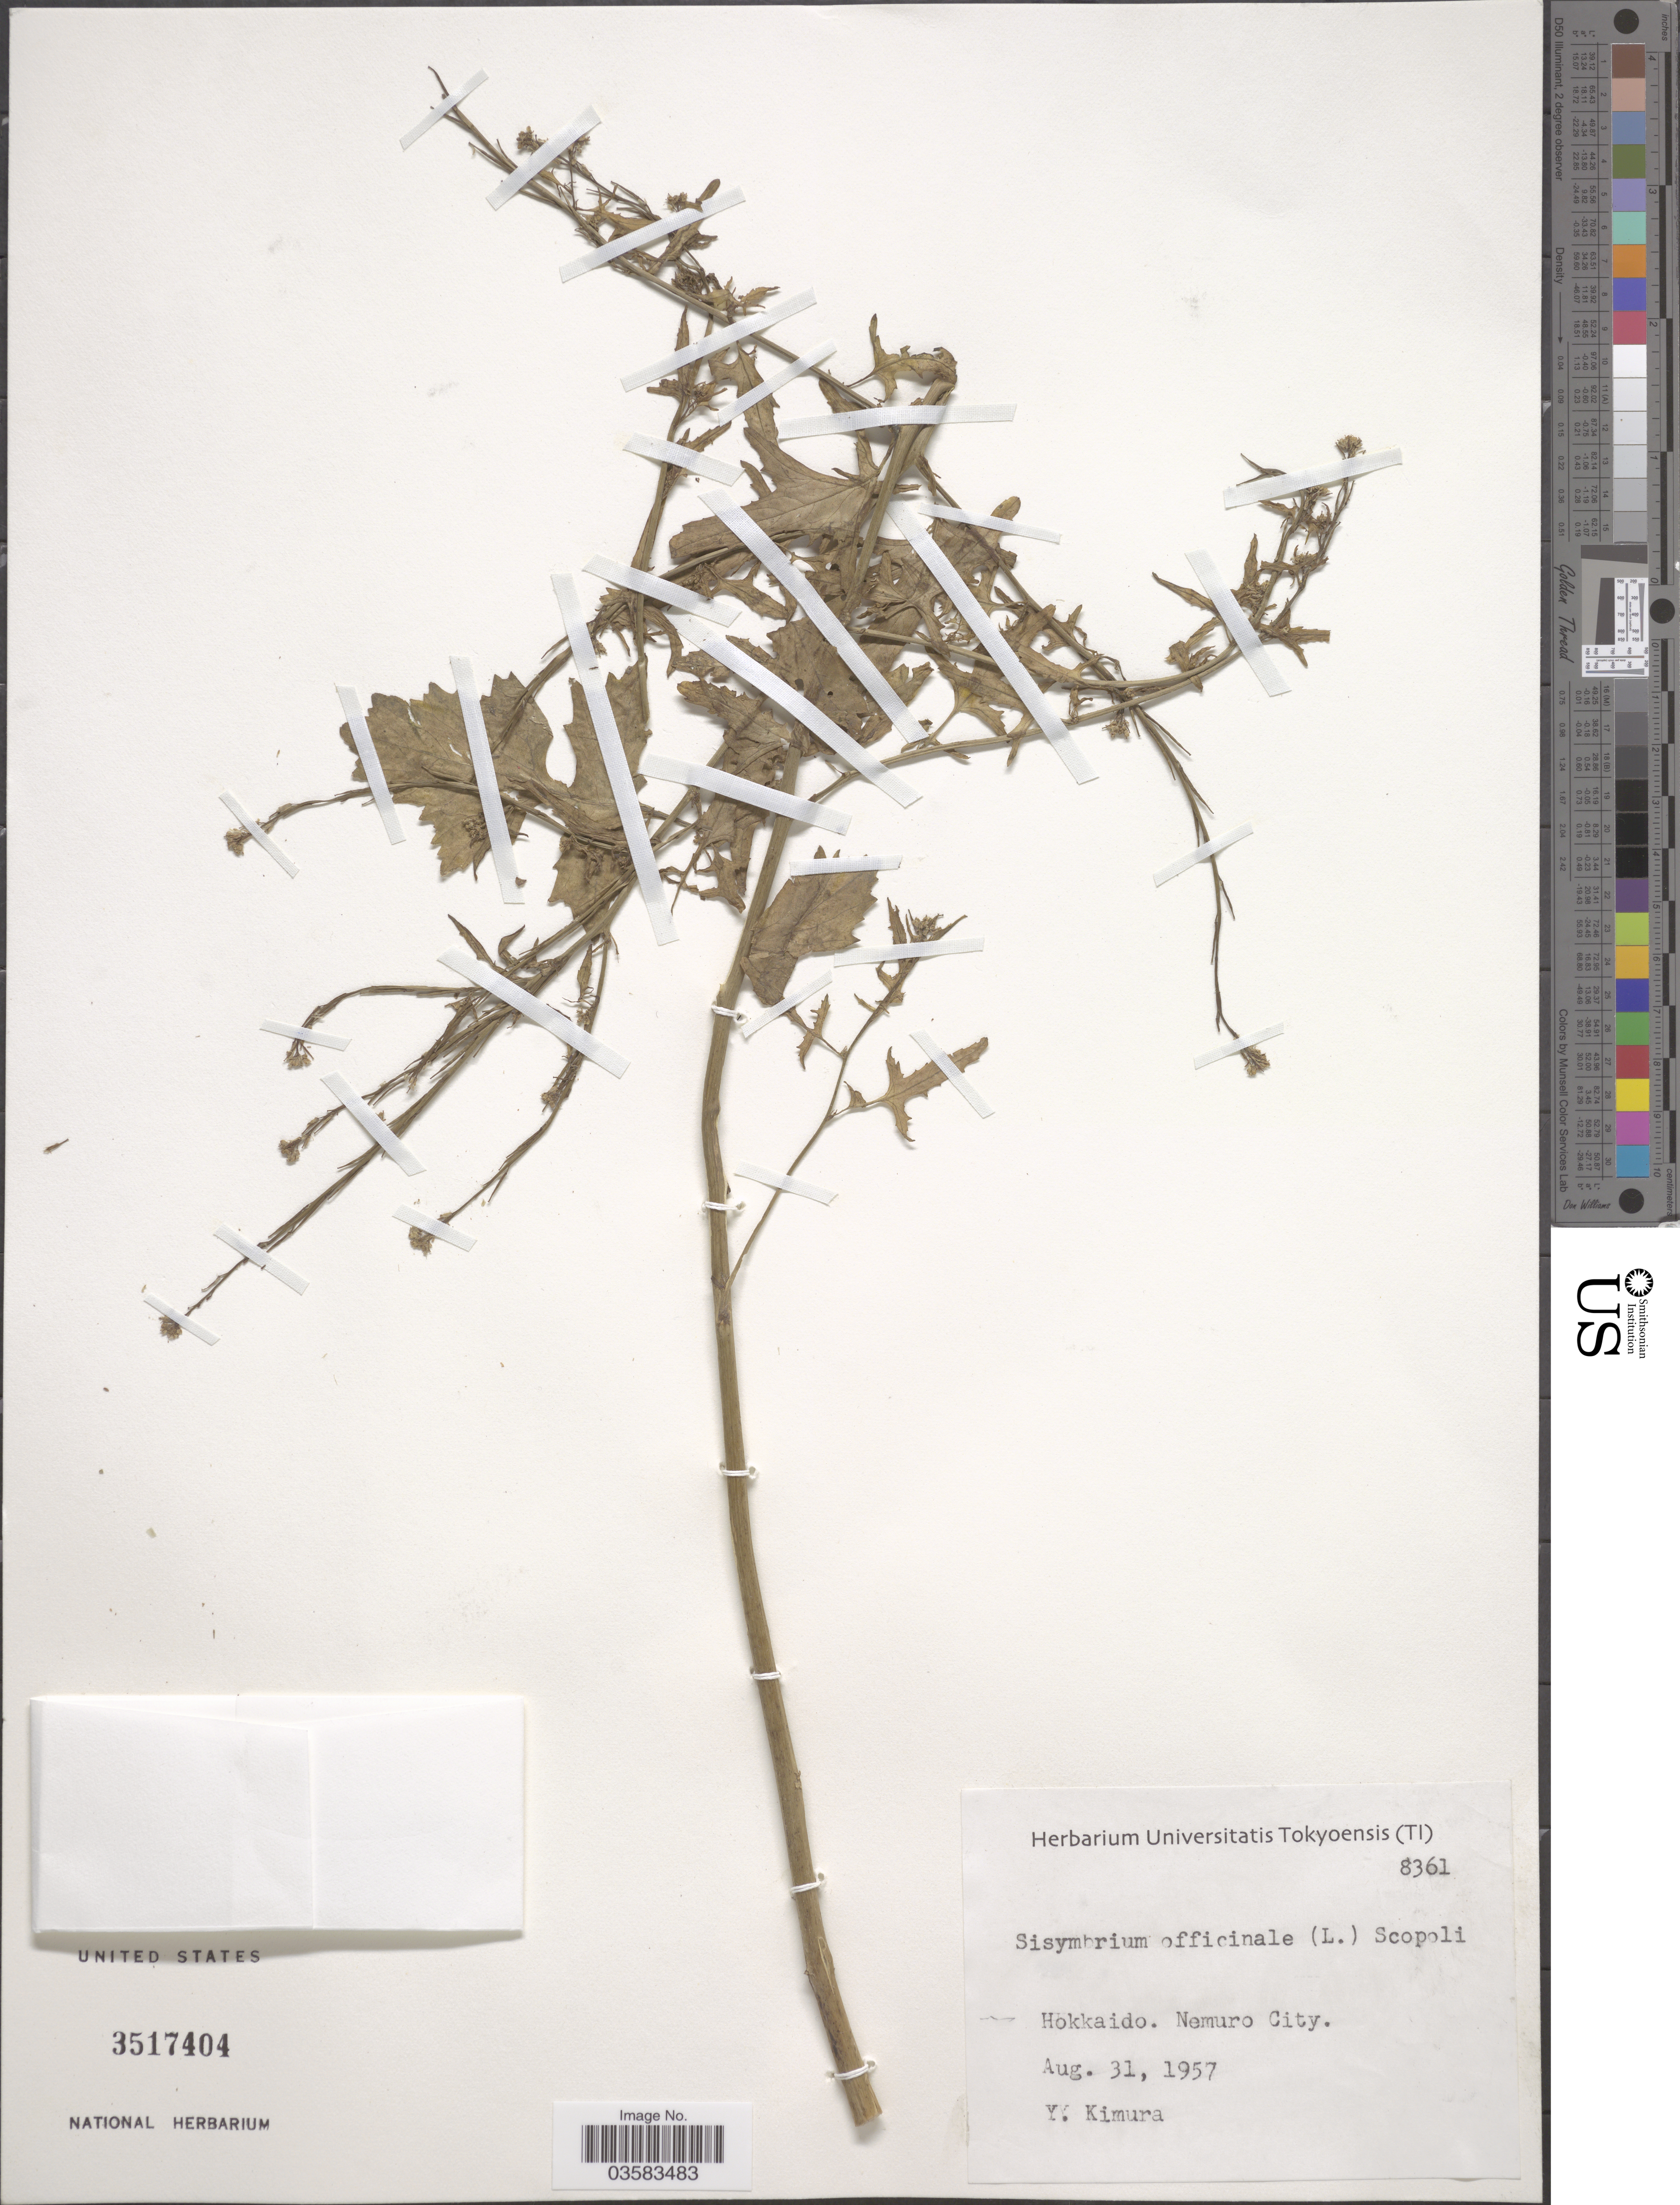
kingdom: Plantae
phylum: Tracheophyta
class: Magnoliopsida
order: Brassicales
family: Brassicaceae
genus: Sisymbrium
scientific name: Sisymbrium officinale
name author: (L.) Scop.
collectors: Y. Kimura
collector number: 8361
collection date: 1957-08-31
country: Japan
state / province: Hokkaidō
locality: Nemuro City.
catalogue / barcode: US 3517404